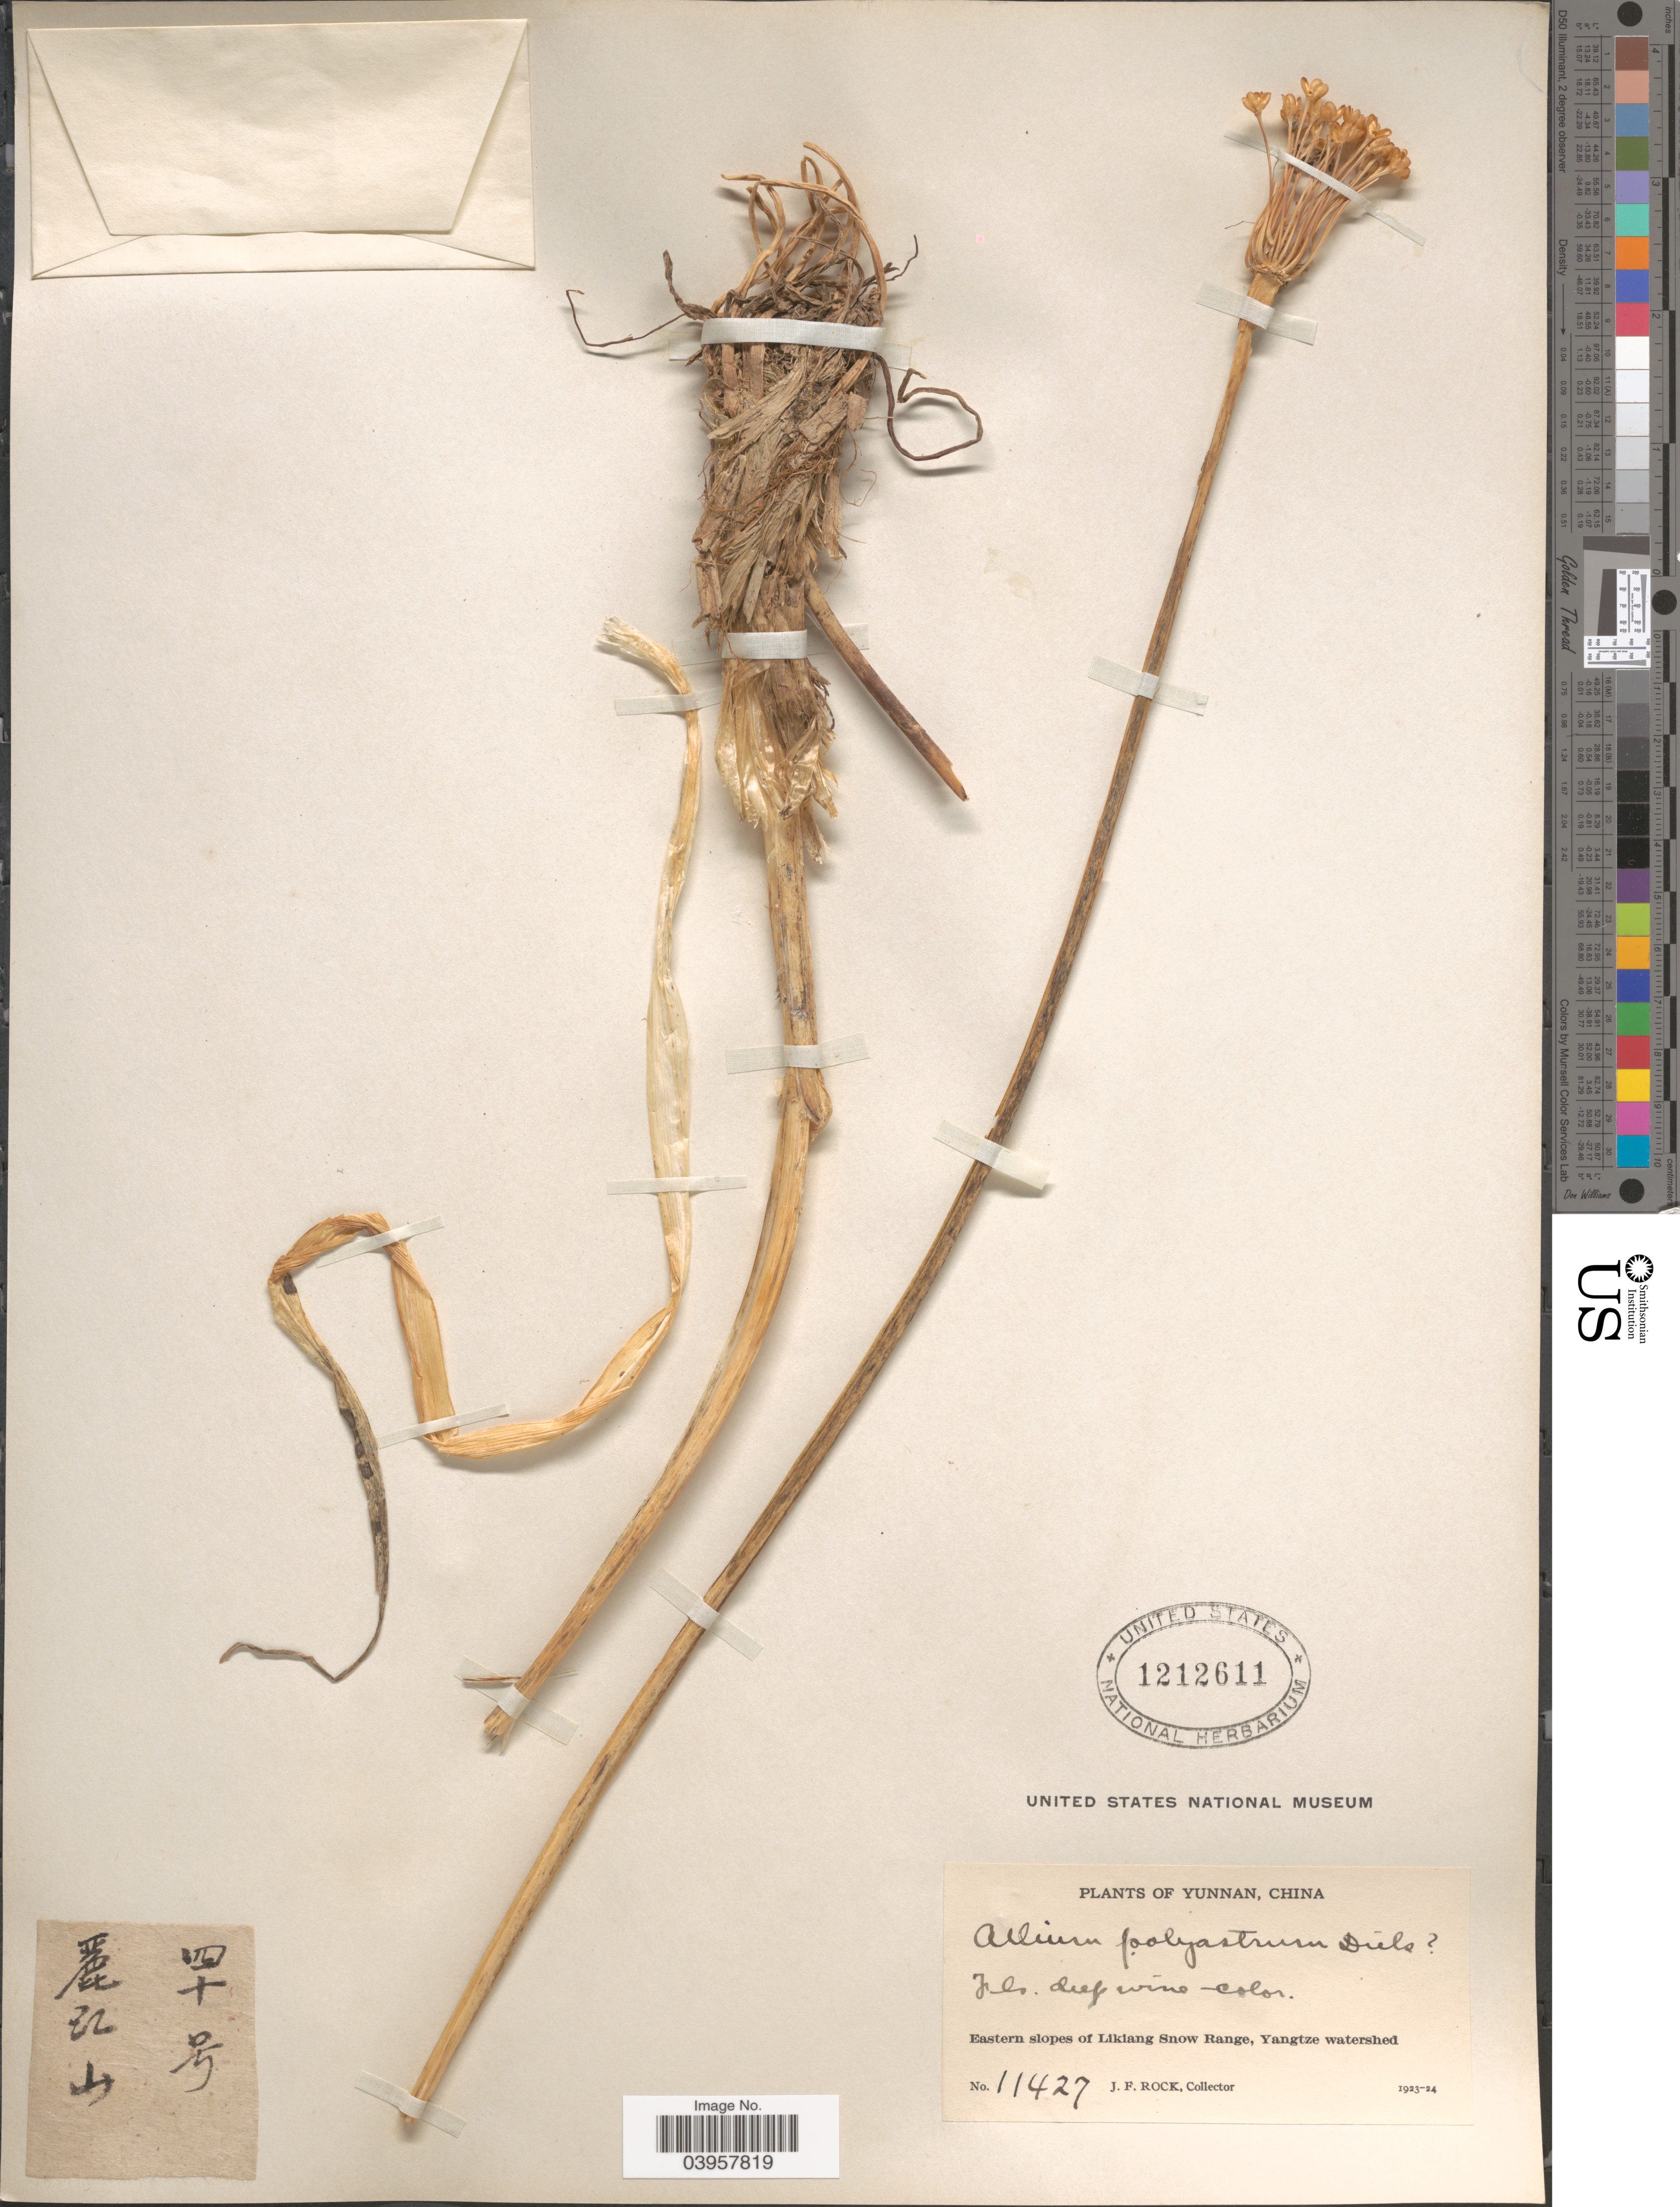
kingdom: Plantae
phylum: Tracheophyta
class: Liliopsida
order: Asparagales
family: Amaryllidaceae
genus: Allium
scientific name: Allium polyastrum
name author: Diels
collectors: J. Rock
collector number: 11427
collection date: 1923/1924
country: China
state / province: Yunnan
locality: Eastern slopes of Likiang Snow Range, Yangtze watershed.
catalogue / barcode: US 1212611